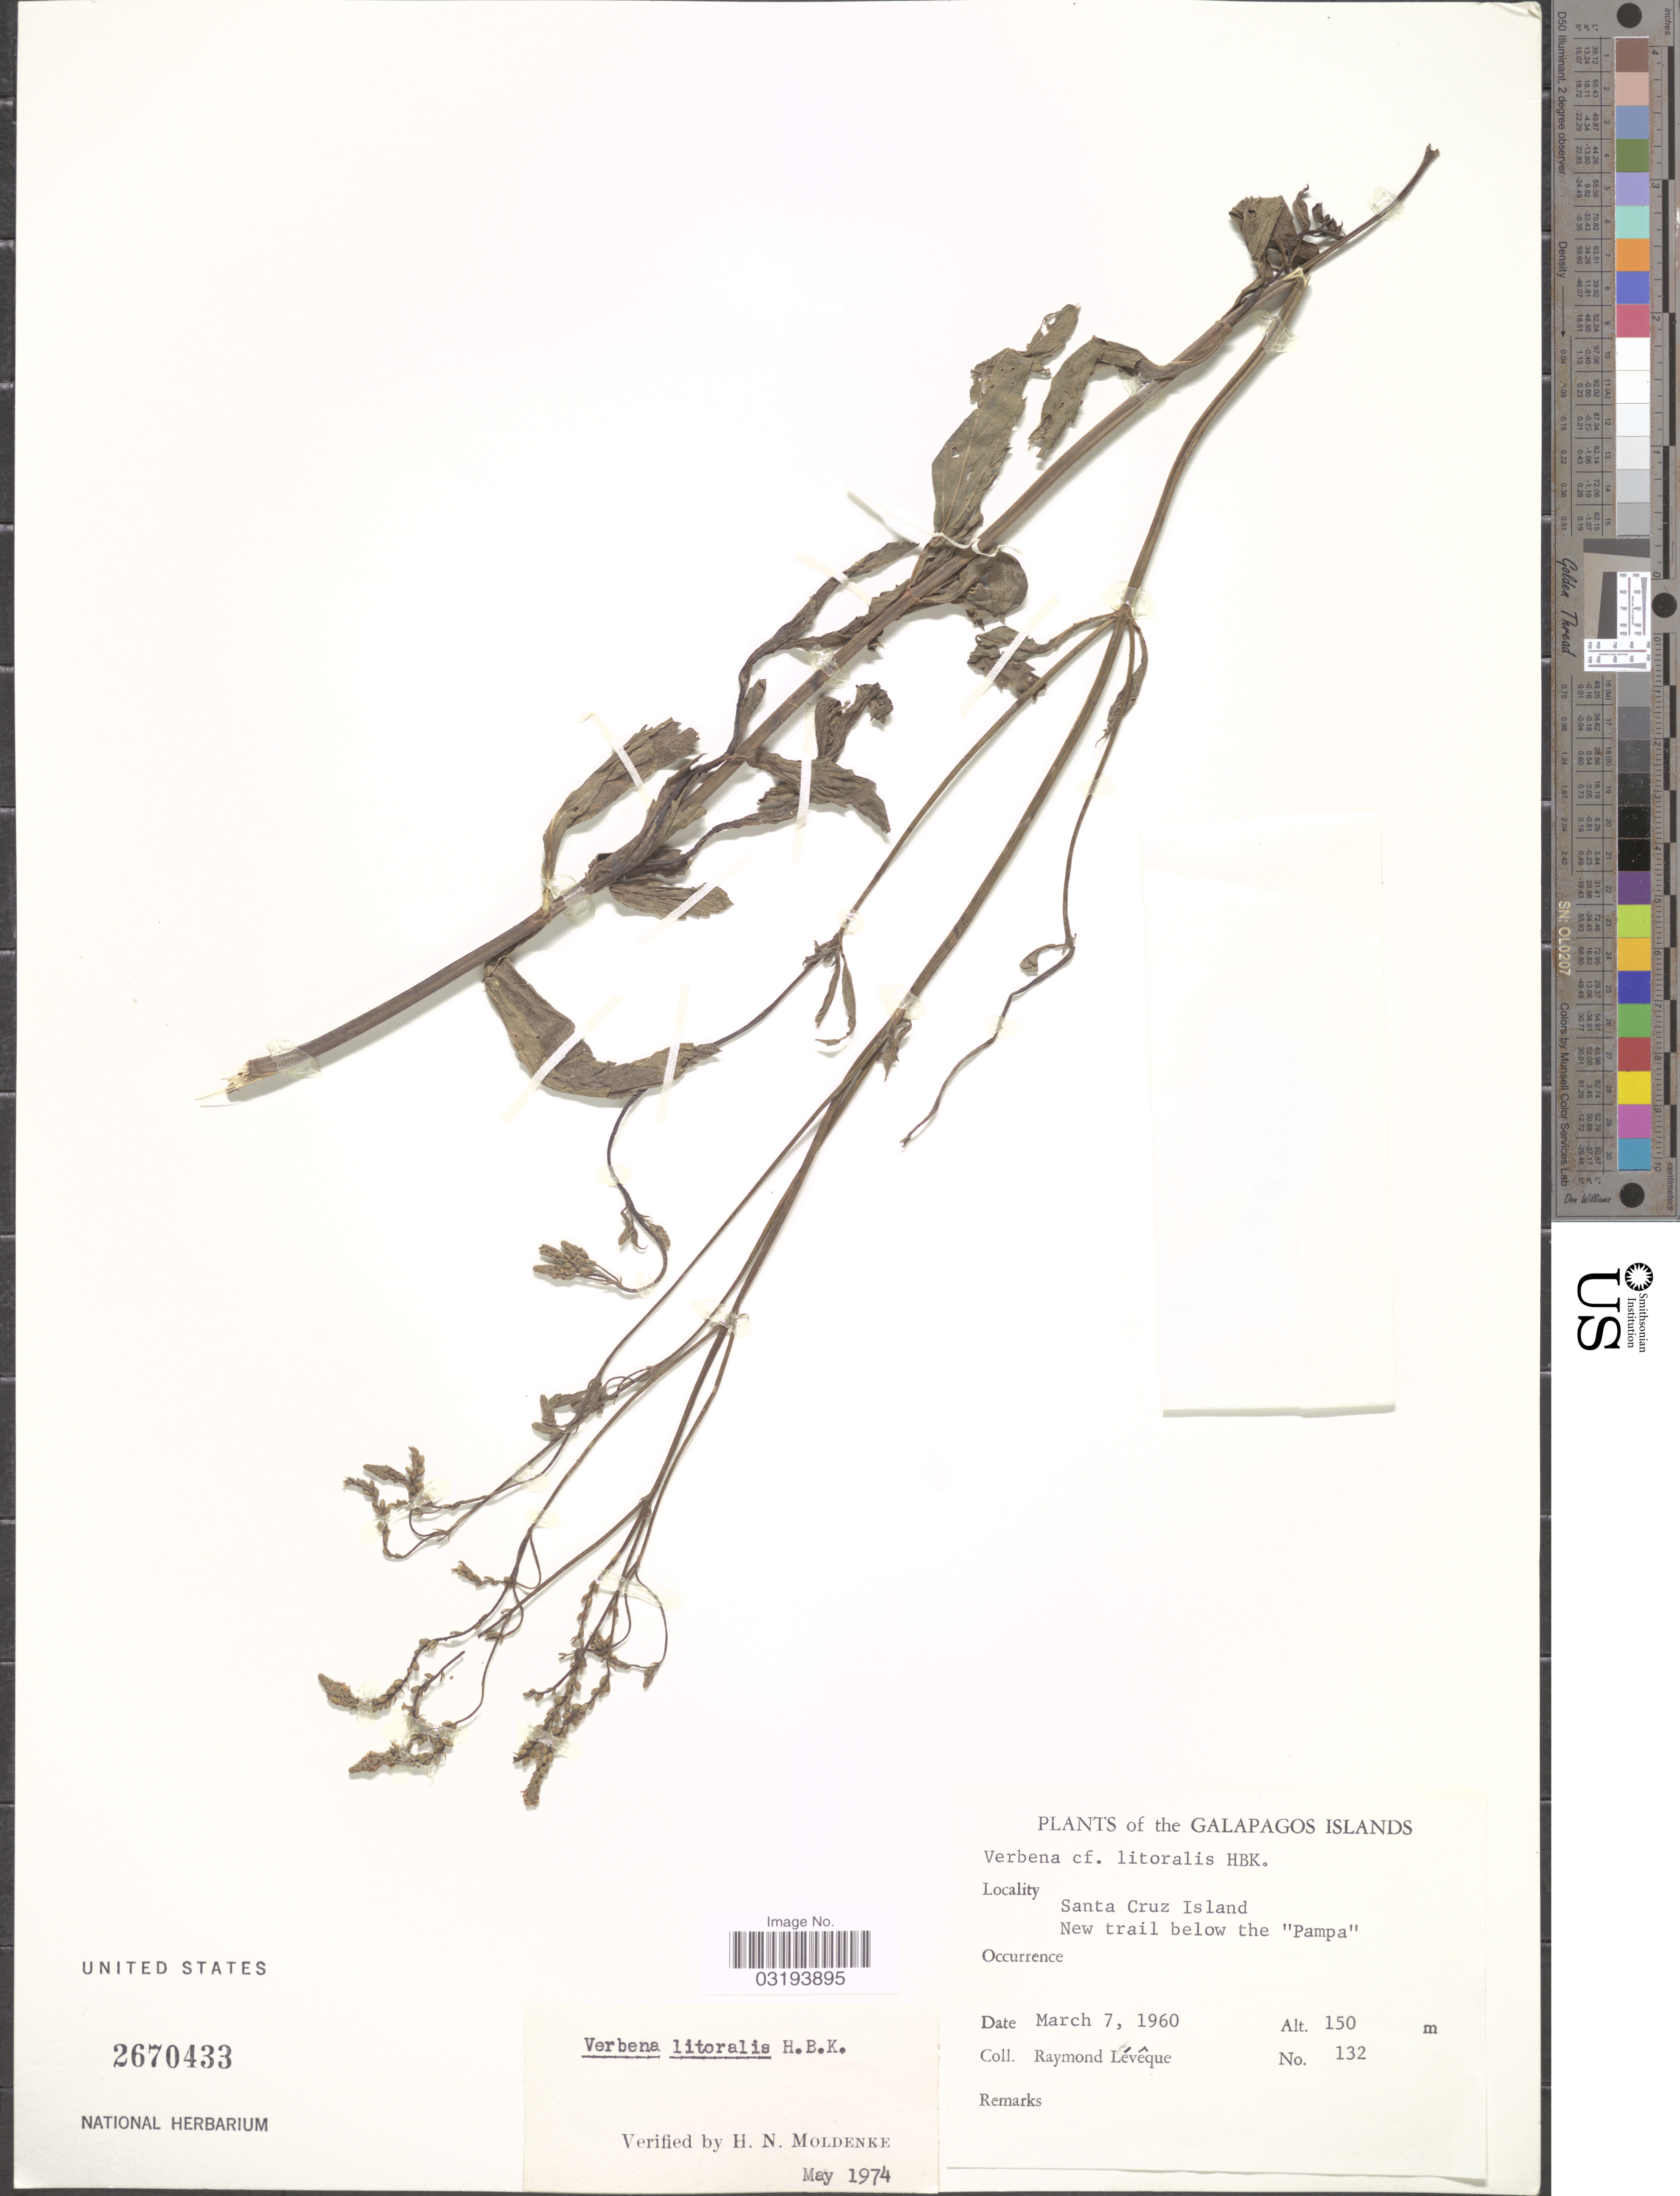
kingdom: Plantae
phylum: Tracheophyta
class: Magnoliopsida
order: Lamiales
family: Verbenaceae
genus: Verbena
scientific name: Verbena litoralis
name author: Kunth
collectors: R. Lévêque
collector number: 132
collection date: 1960-03-07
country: Ecuador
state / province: Colón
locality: The Galapagos Islands. Santa Cruz Island. New trail below the "Pampa".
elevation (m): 150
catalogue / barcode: US 2670433